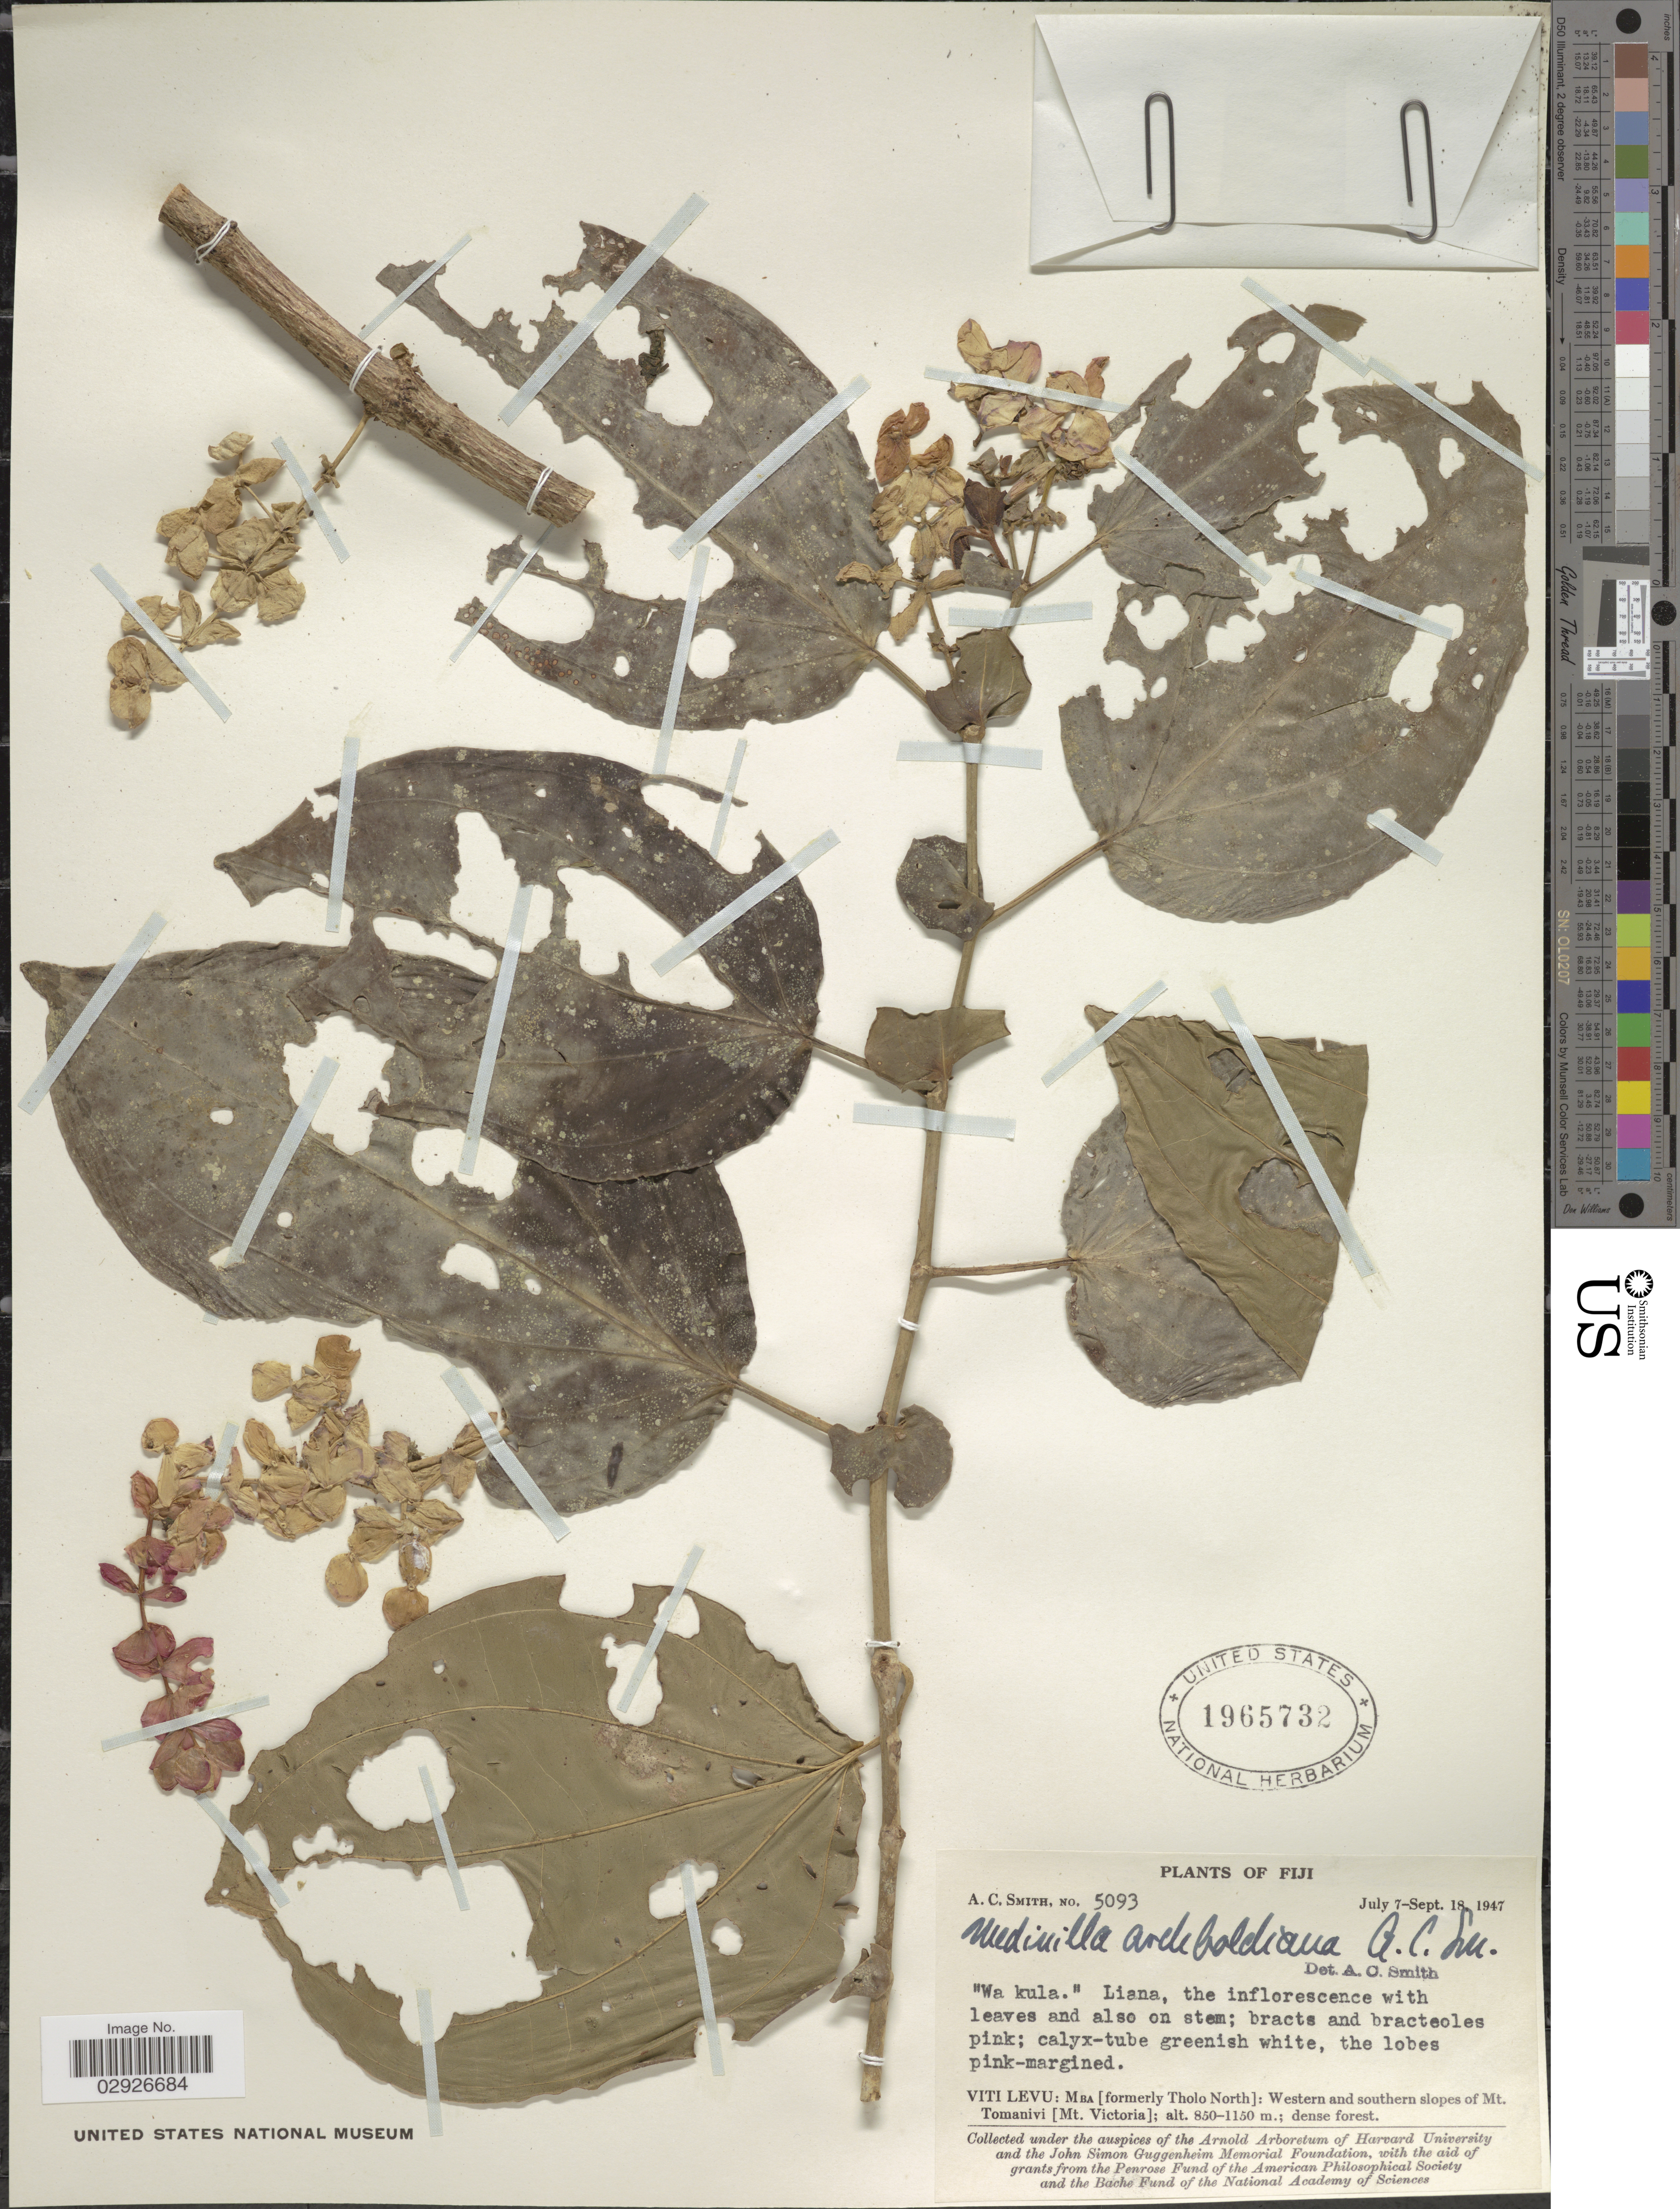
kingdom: Plantae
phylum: Tracheophyta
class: Magnoliopsida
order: Myrtales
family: Melastomataceae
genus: Medinilla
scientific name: Medinilla archboldiana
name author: A.C. Sm.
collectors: A. C. Smith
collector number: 5093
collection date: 1947-07-07/1947-09-18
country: Fiji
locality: Viti Levu: Mba [formerly Tholo North]: Western and southern slopes of Mt. Tomanivi [Mt. Victoria].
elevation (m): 850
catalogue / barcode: US 1965732